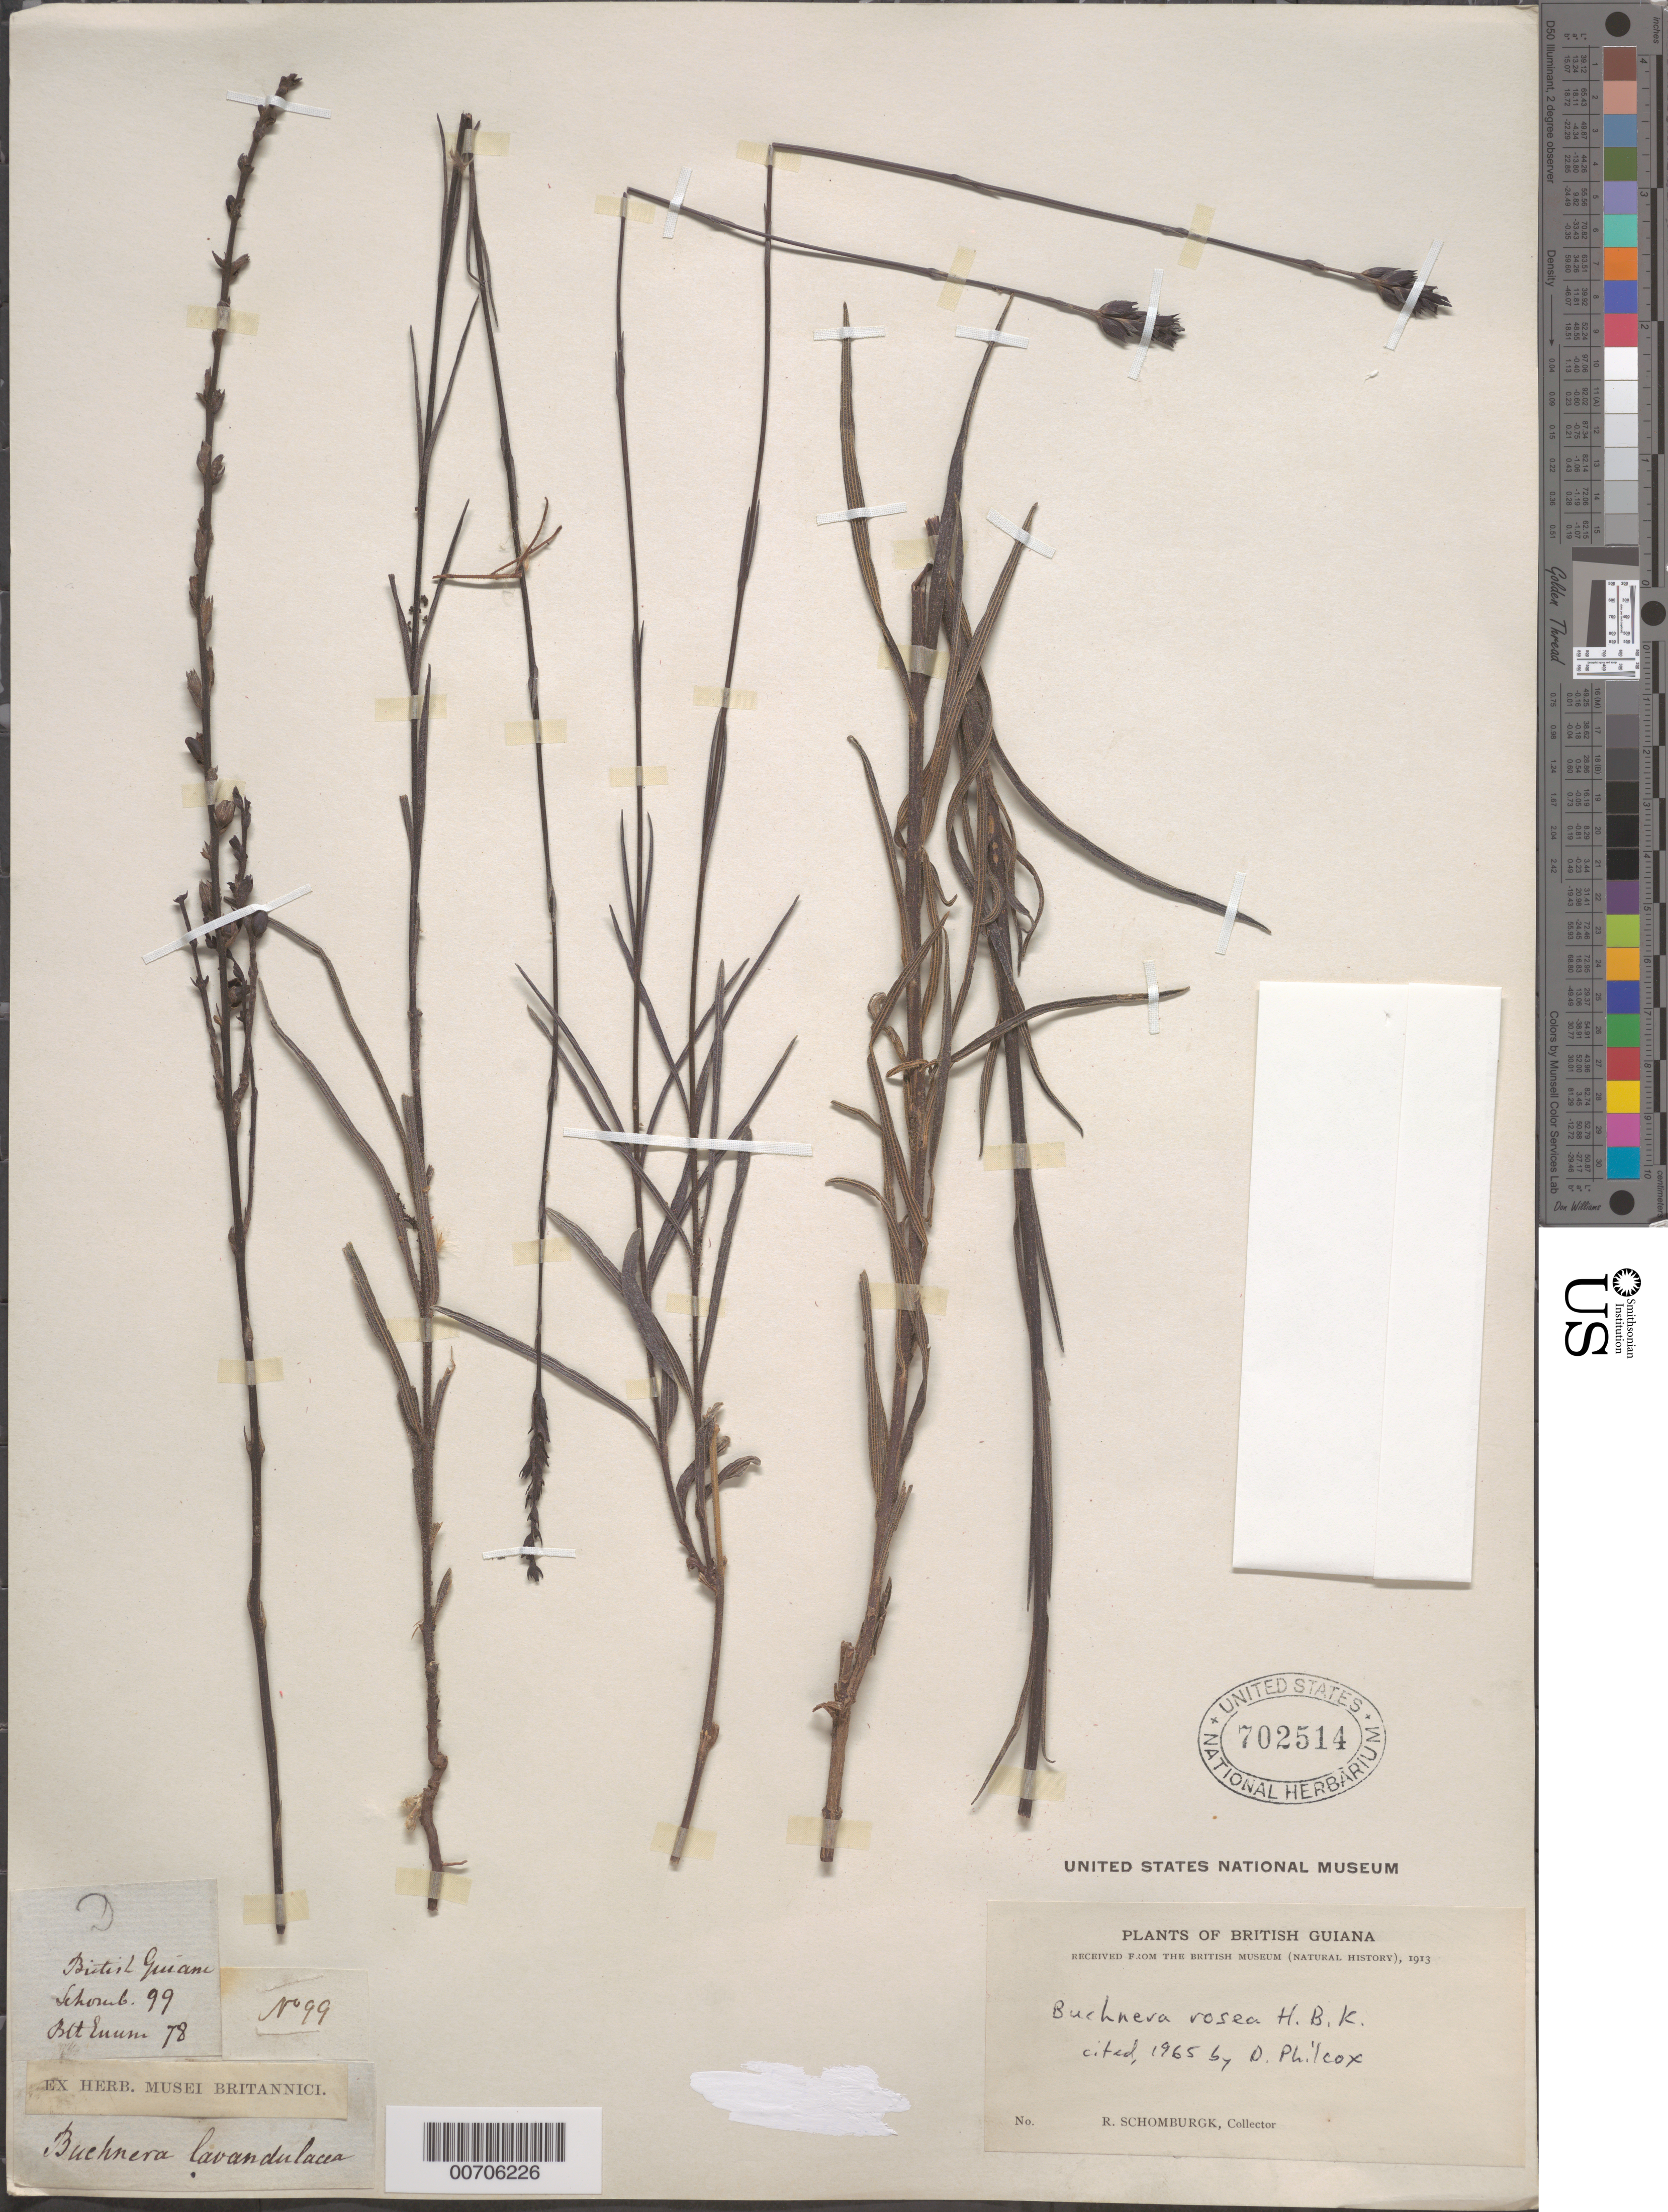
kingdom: Plantae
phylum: Tracheophyta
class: Magnoliopsida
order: Lamiales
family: Orobanchaceae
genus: Buchnera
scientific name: Buchnera rosea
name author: Kunth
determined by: Philcox, D.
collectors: R. H. Schomburgk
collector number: I 99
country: Guyana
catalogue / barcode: US 702514